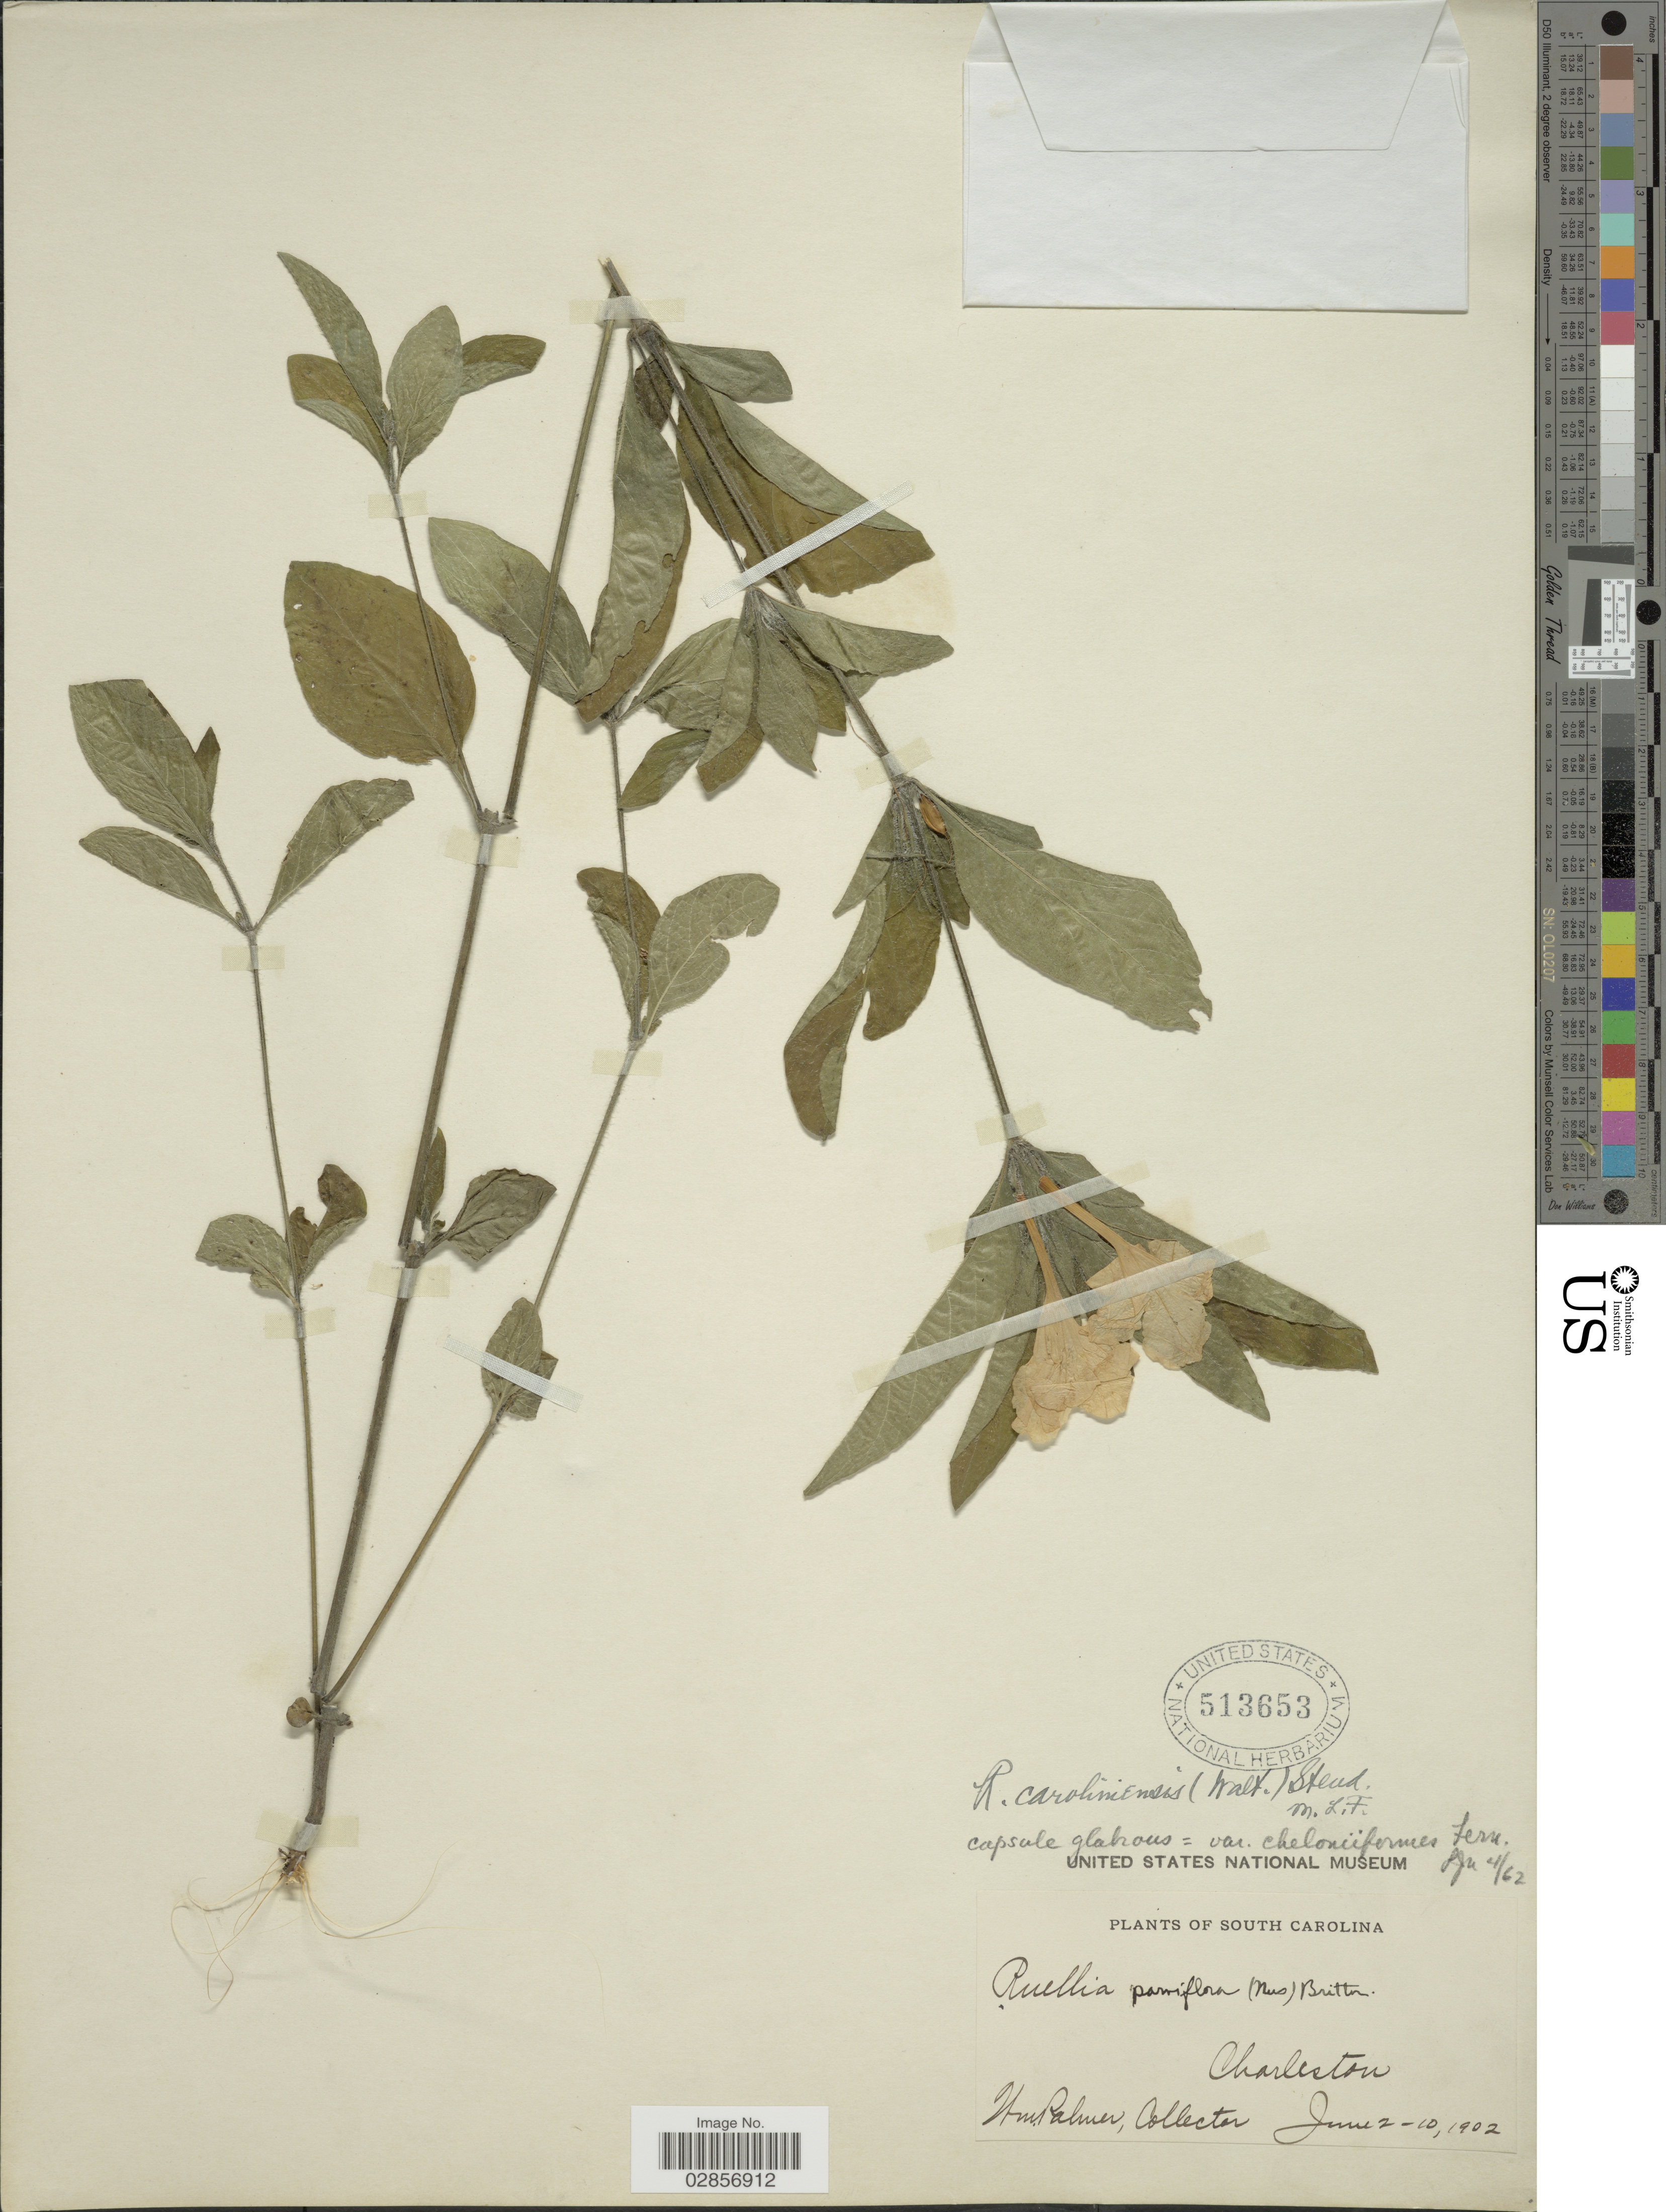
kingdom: Plantae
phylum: Tracheophyta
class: Magnoliopsida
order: Lamiales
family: Acanthaceae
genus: Ruellia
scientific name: Ruellia caroliniensis var. cheloniformis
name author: Fernald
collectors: W. Palmer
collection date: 1902-06-02/1902-06-10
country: United States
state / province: South Carolina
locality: Charleston.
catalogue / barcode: US 513653